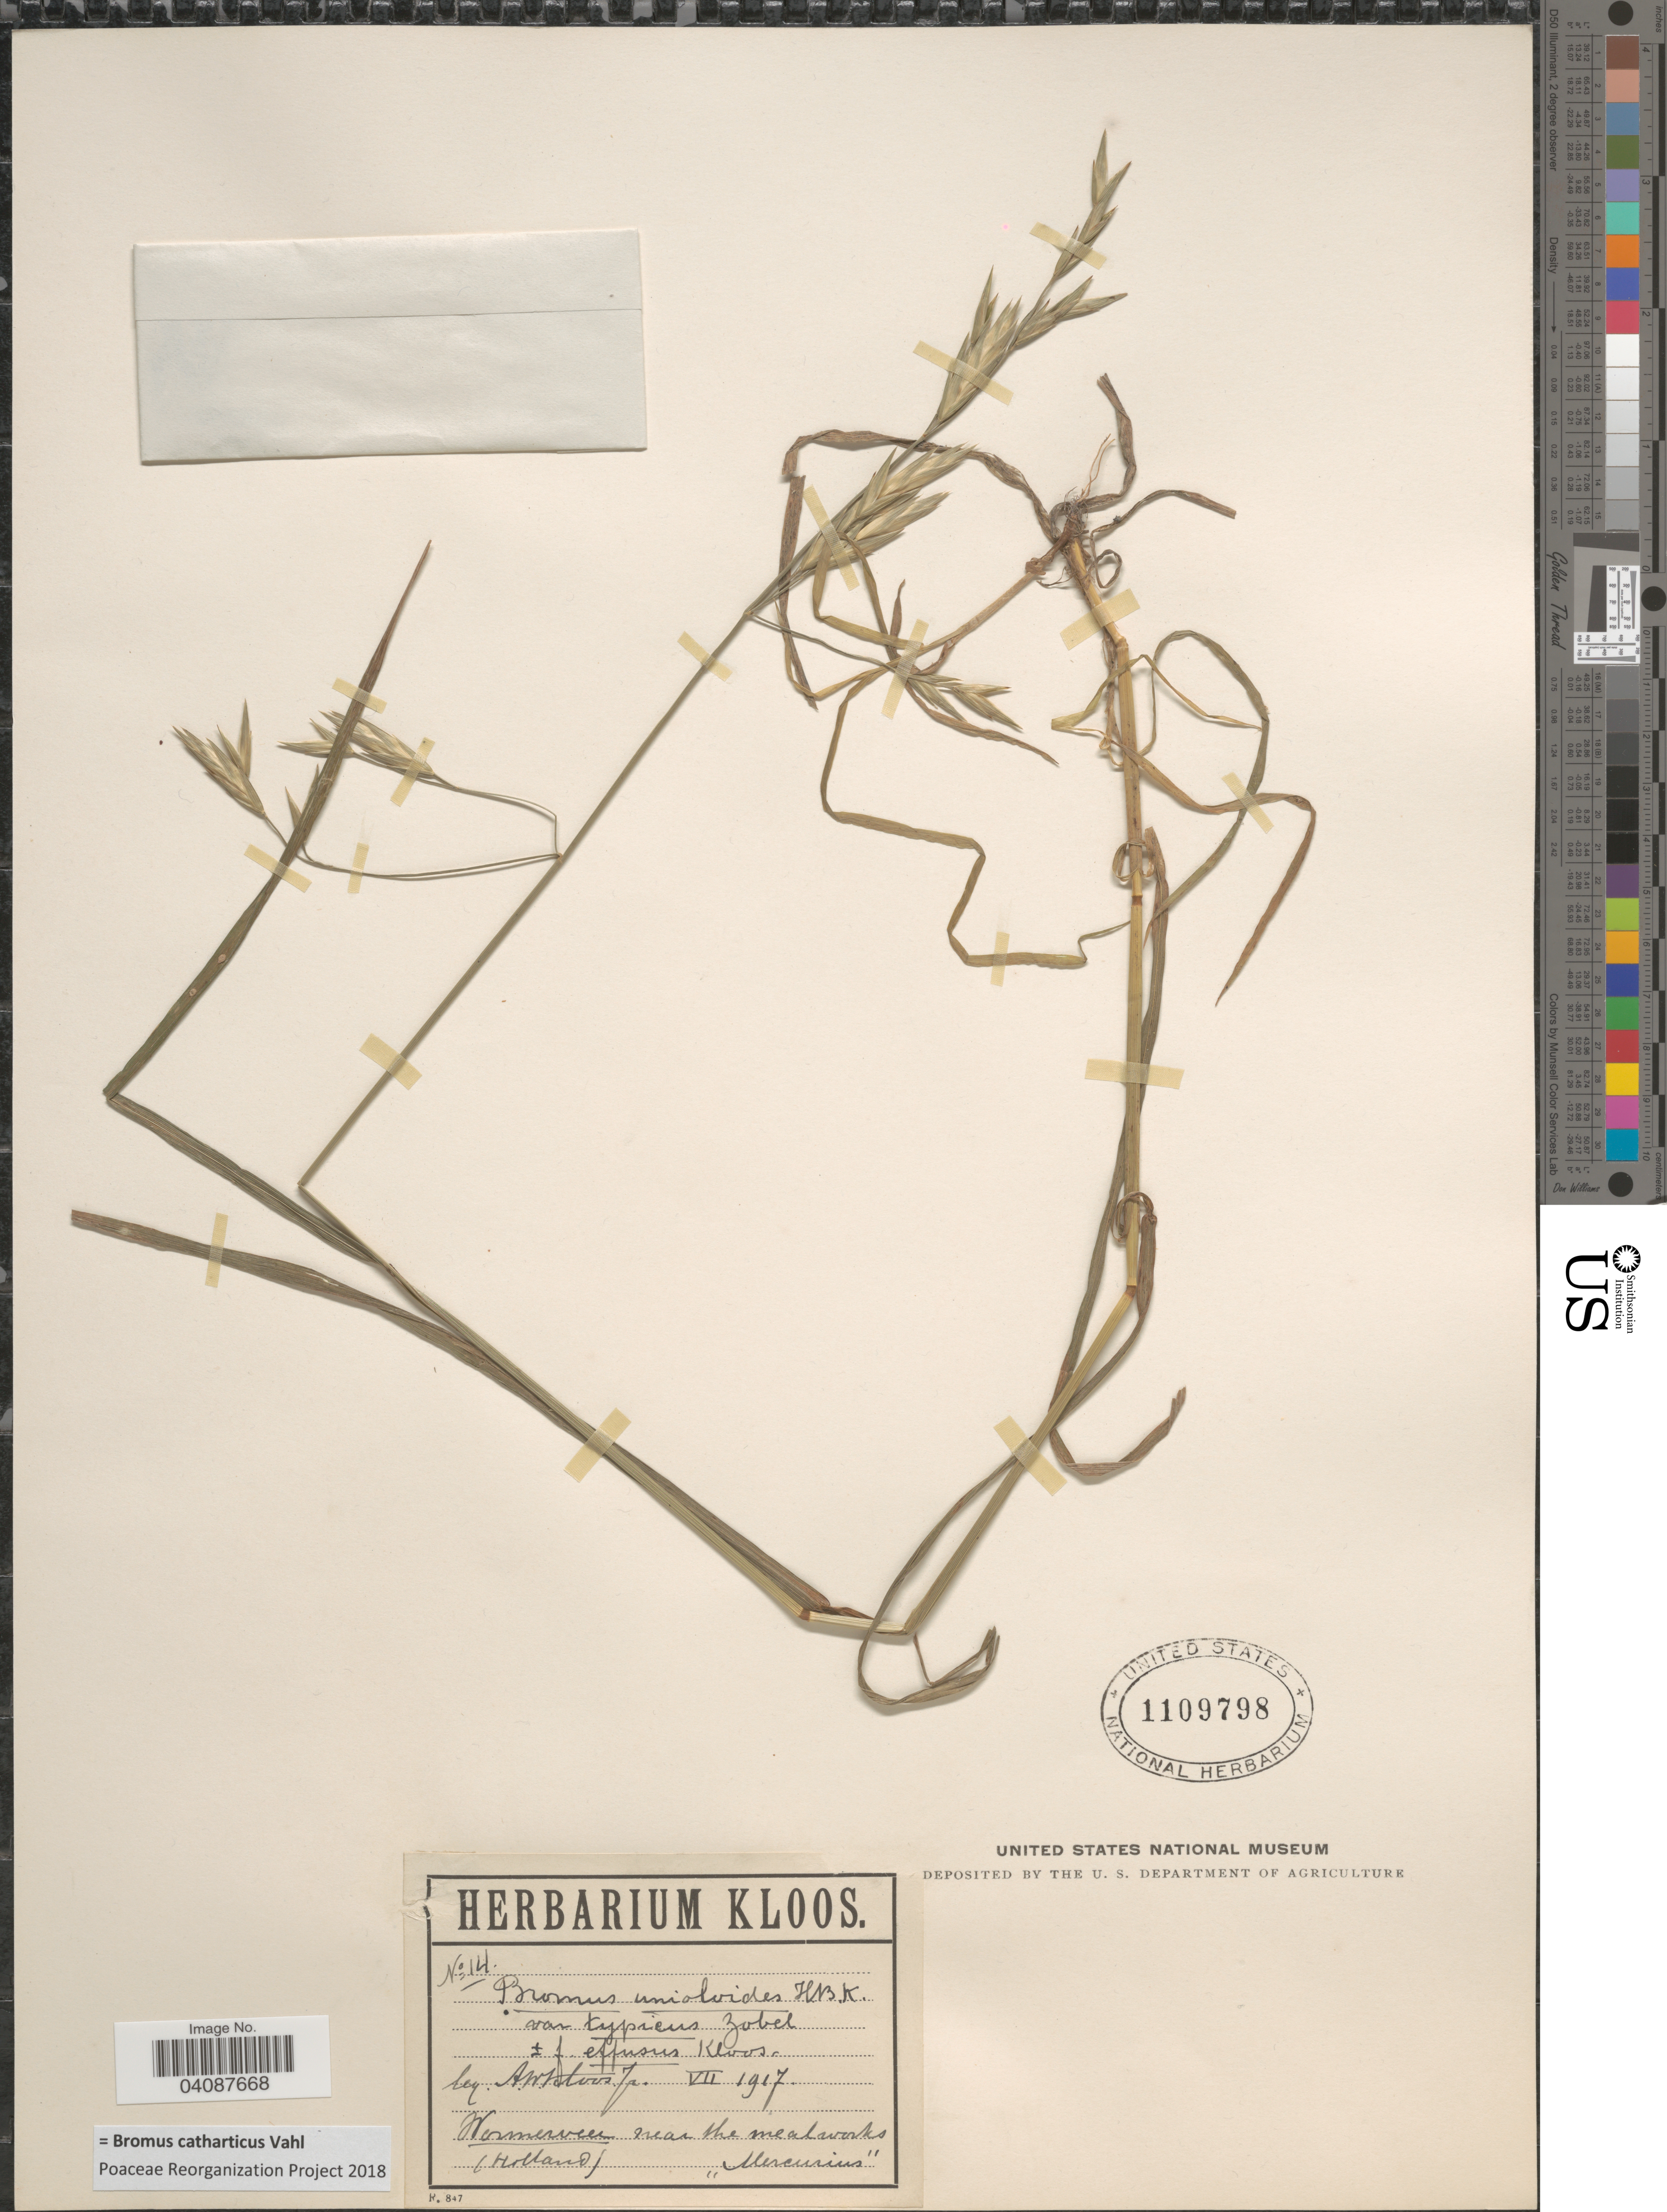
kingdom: Plantae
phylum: Tracheophyta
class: Liliopsida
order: Poales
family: Poaceae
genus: Bromus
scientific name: Bromus commutatus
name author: Schrad.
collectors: A. W. Kloos, Jr.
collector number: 14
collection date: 1917-07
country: Netherlands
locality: Wormerveer near the meal works (Holland) "Mercurius".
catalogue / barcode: US 1109798